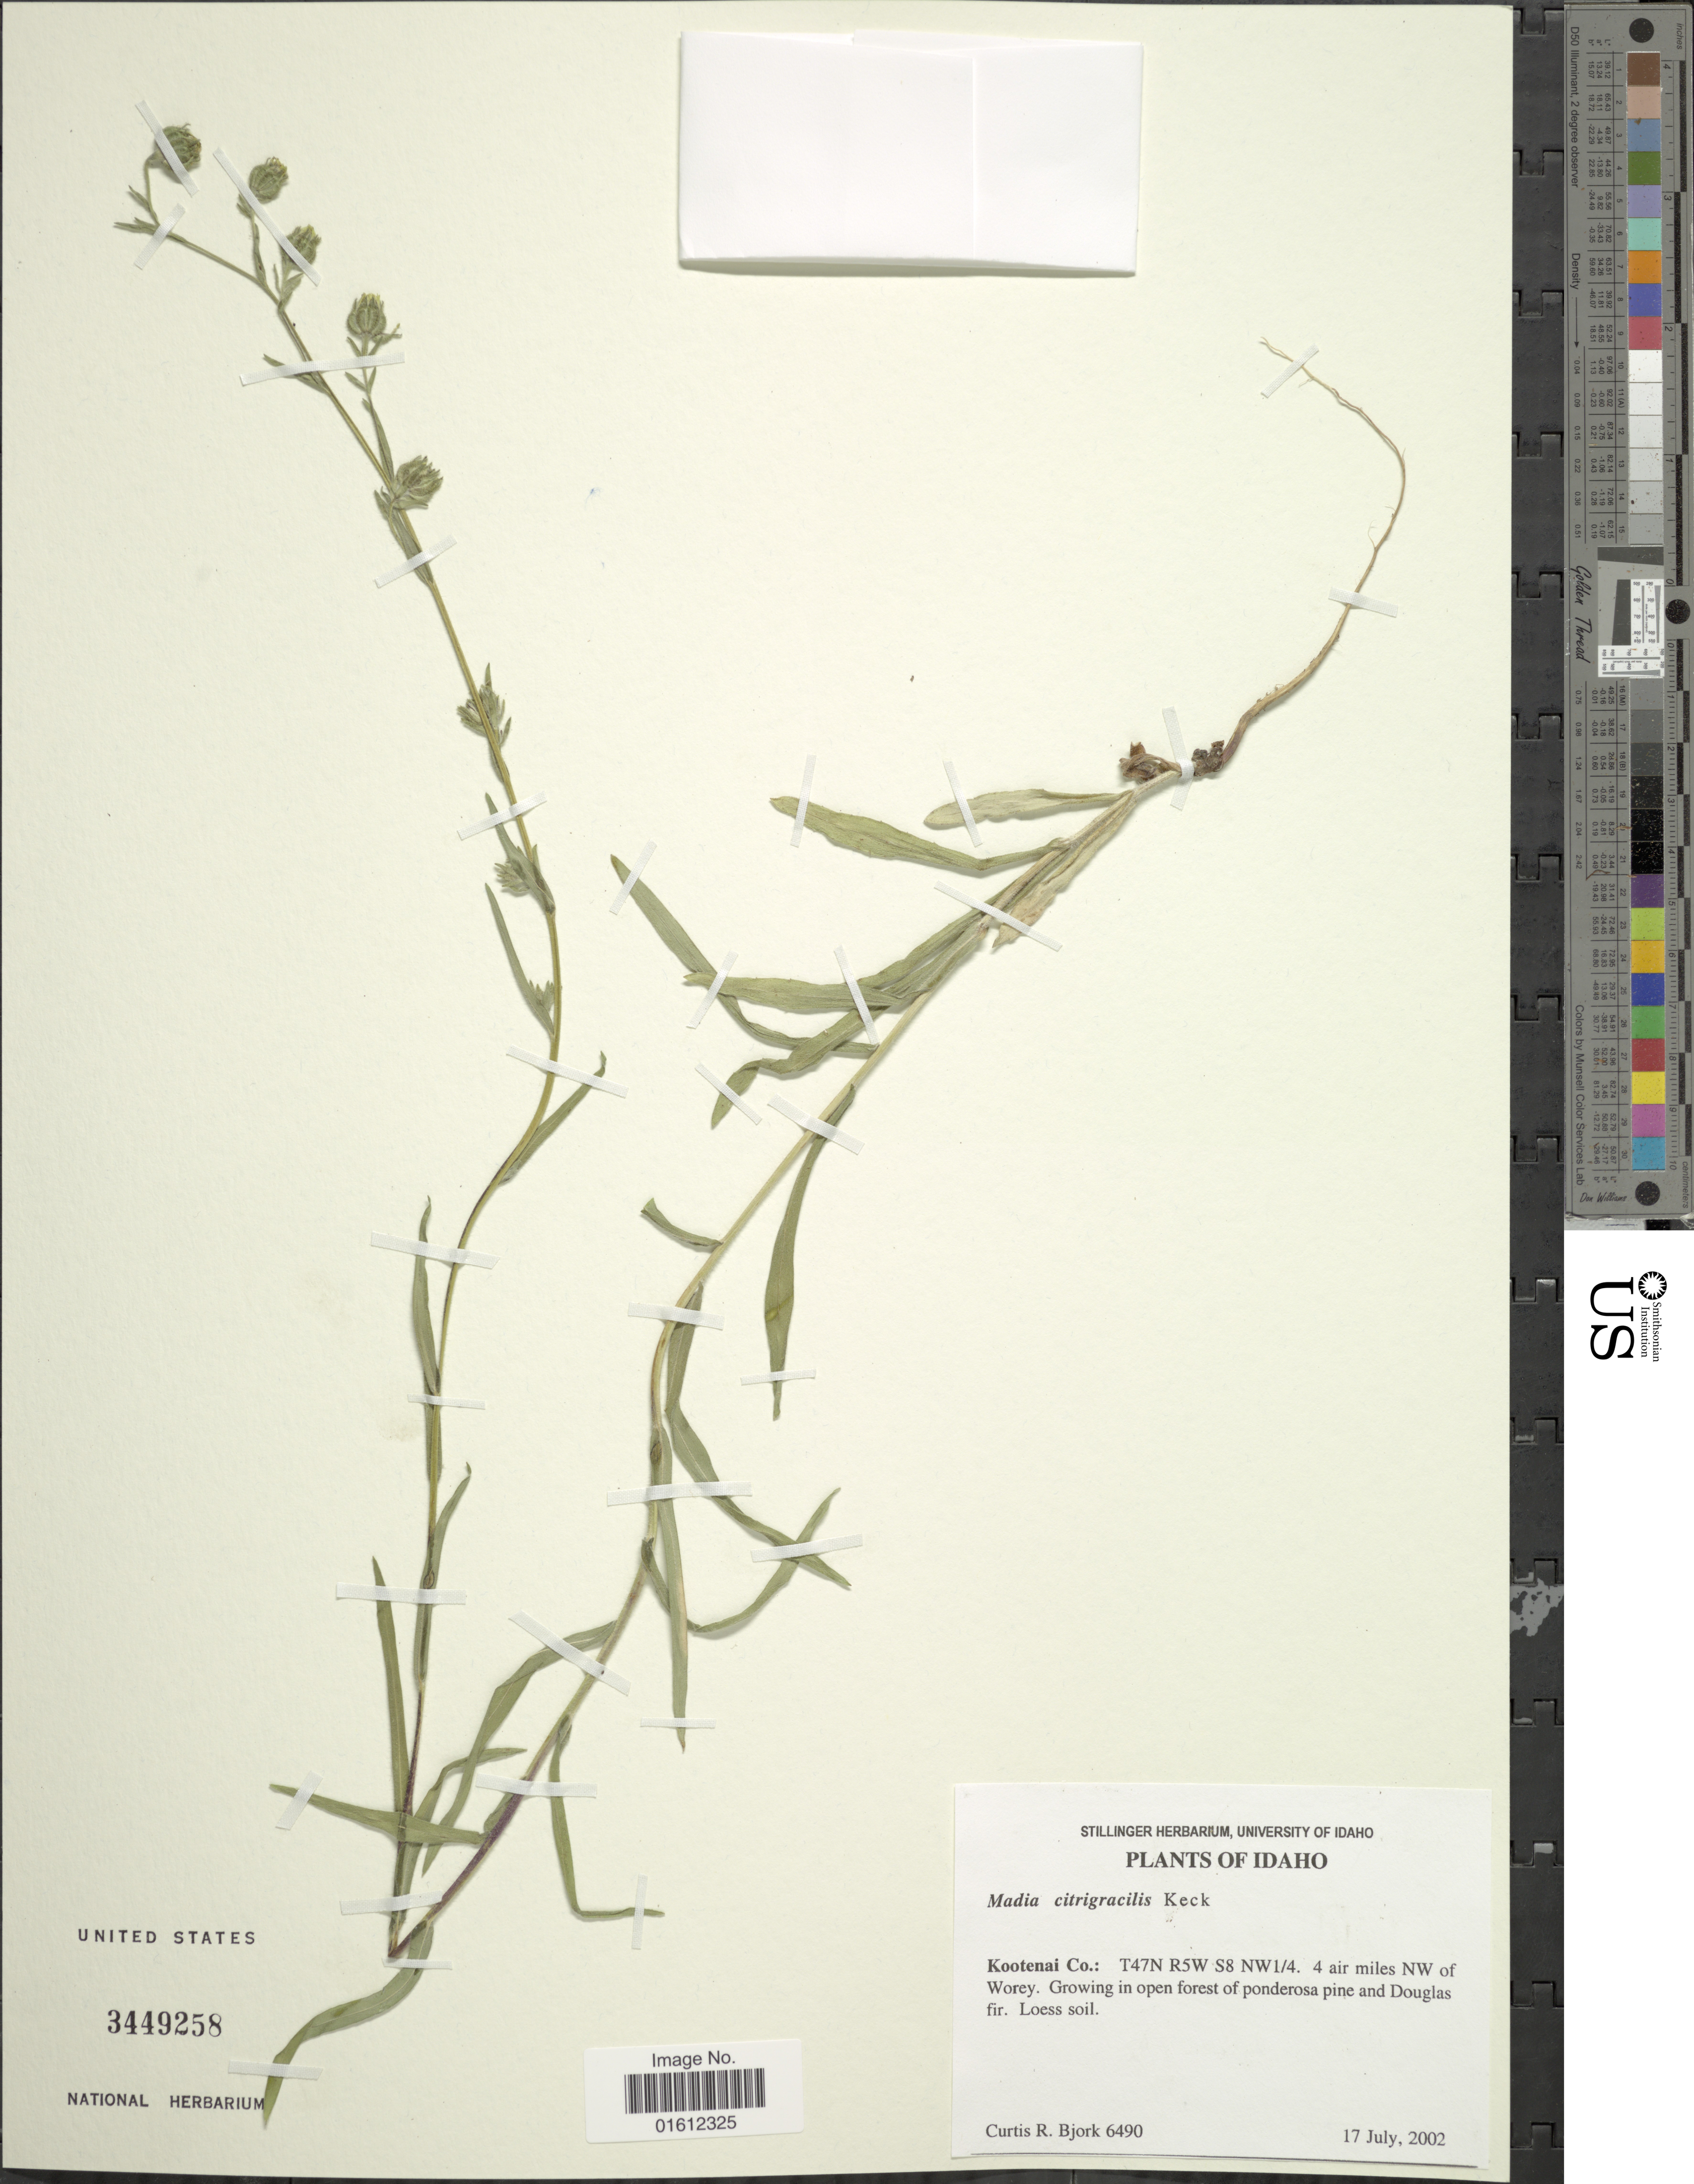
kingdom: Plantae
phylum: Tracheophyta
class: Magnoliopsida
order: Asterales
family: Asteraceae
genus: Madia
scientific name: Madia citrigracilis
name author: D.D. Keck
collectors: C. Bjork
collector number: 6490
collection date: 2002-07-17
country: United States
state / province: Idaho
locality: Kootenai Co: T47N R5W S8 NW1/4. 4 air miles NW of Worey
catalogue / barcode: US 3449258